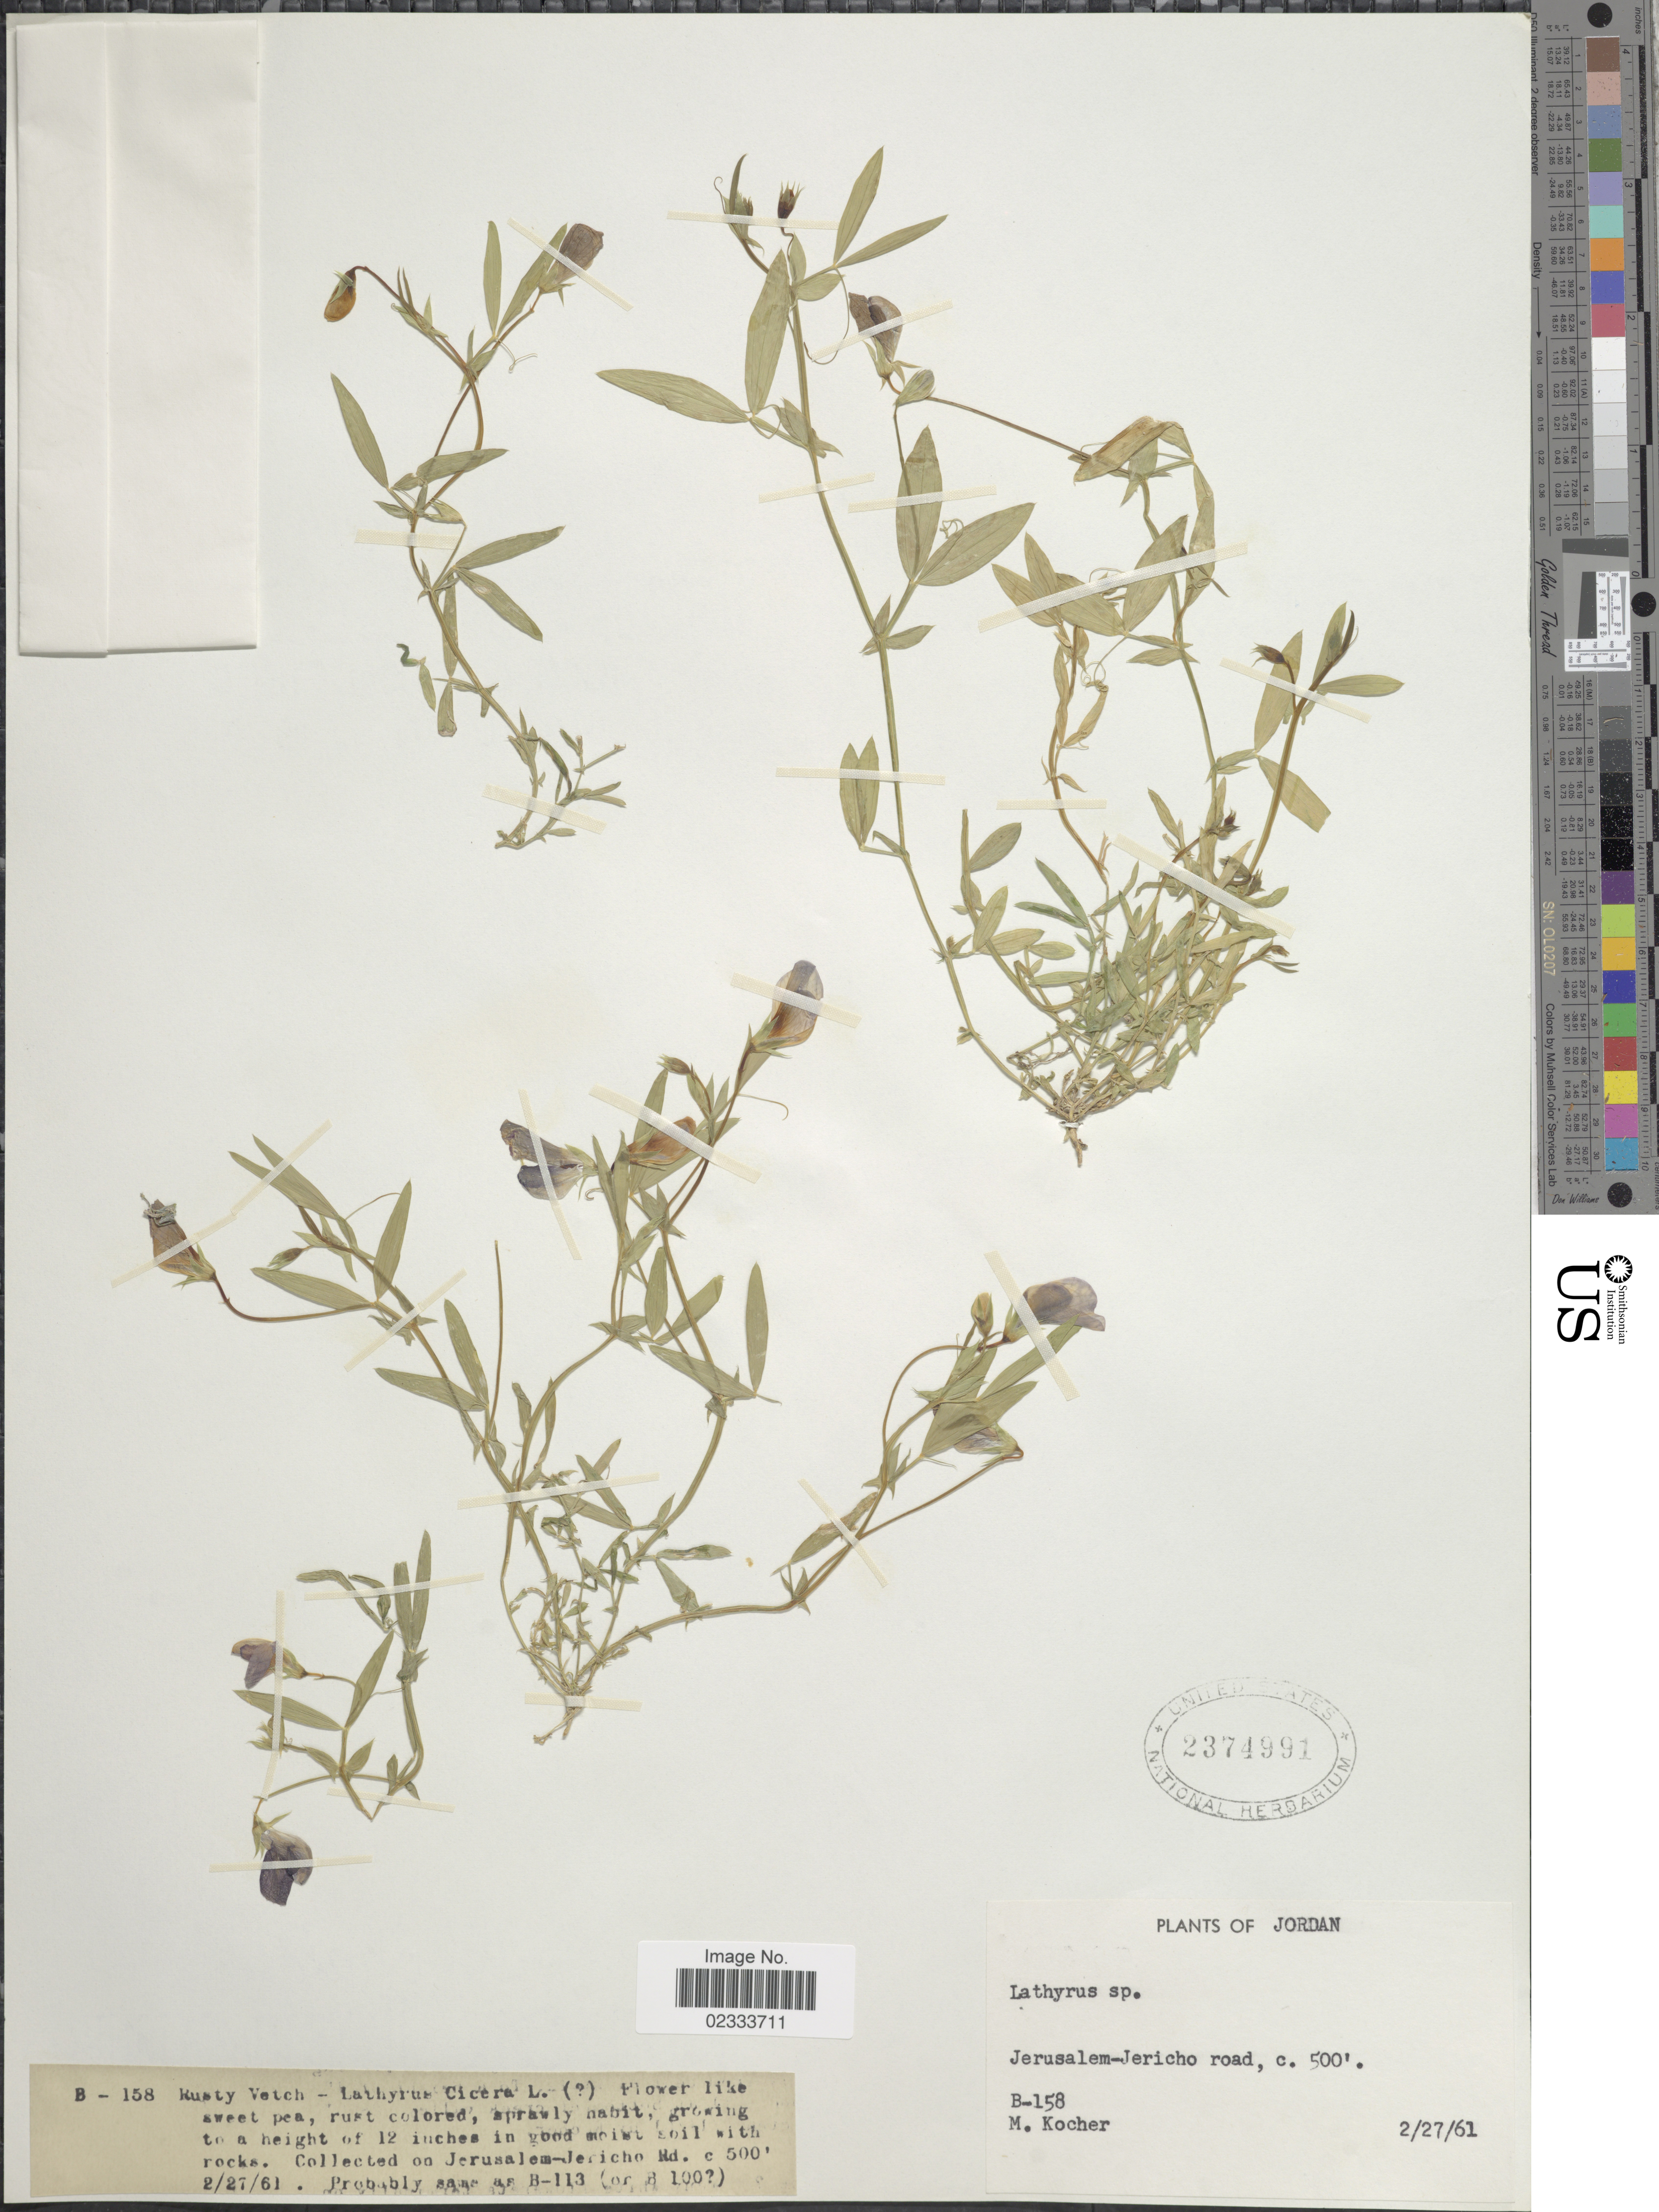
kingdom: Plantae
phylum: Tracheophyta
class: Magnoliopsida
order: Fabales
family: Fabaceae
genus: Lathyrus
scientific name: Lathyrus sp.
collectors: M. Kocher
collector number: B-158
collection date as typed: Transcribed d/m/y: 27/2/61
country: Jordan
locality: Jerusalem-Jericho road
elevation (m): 152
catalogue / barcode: US 2374991